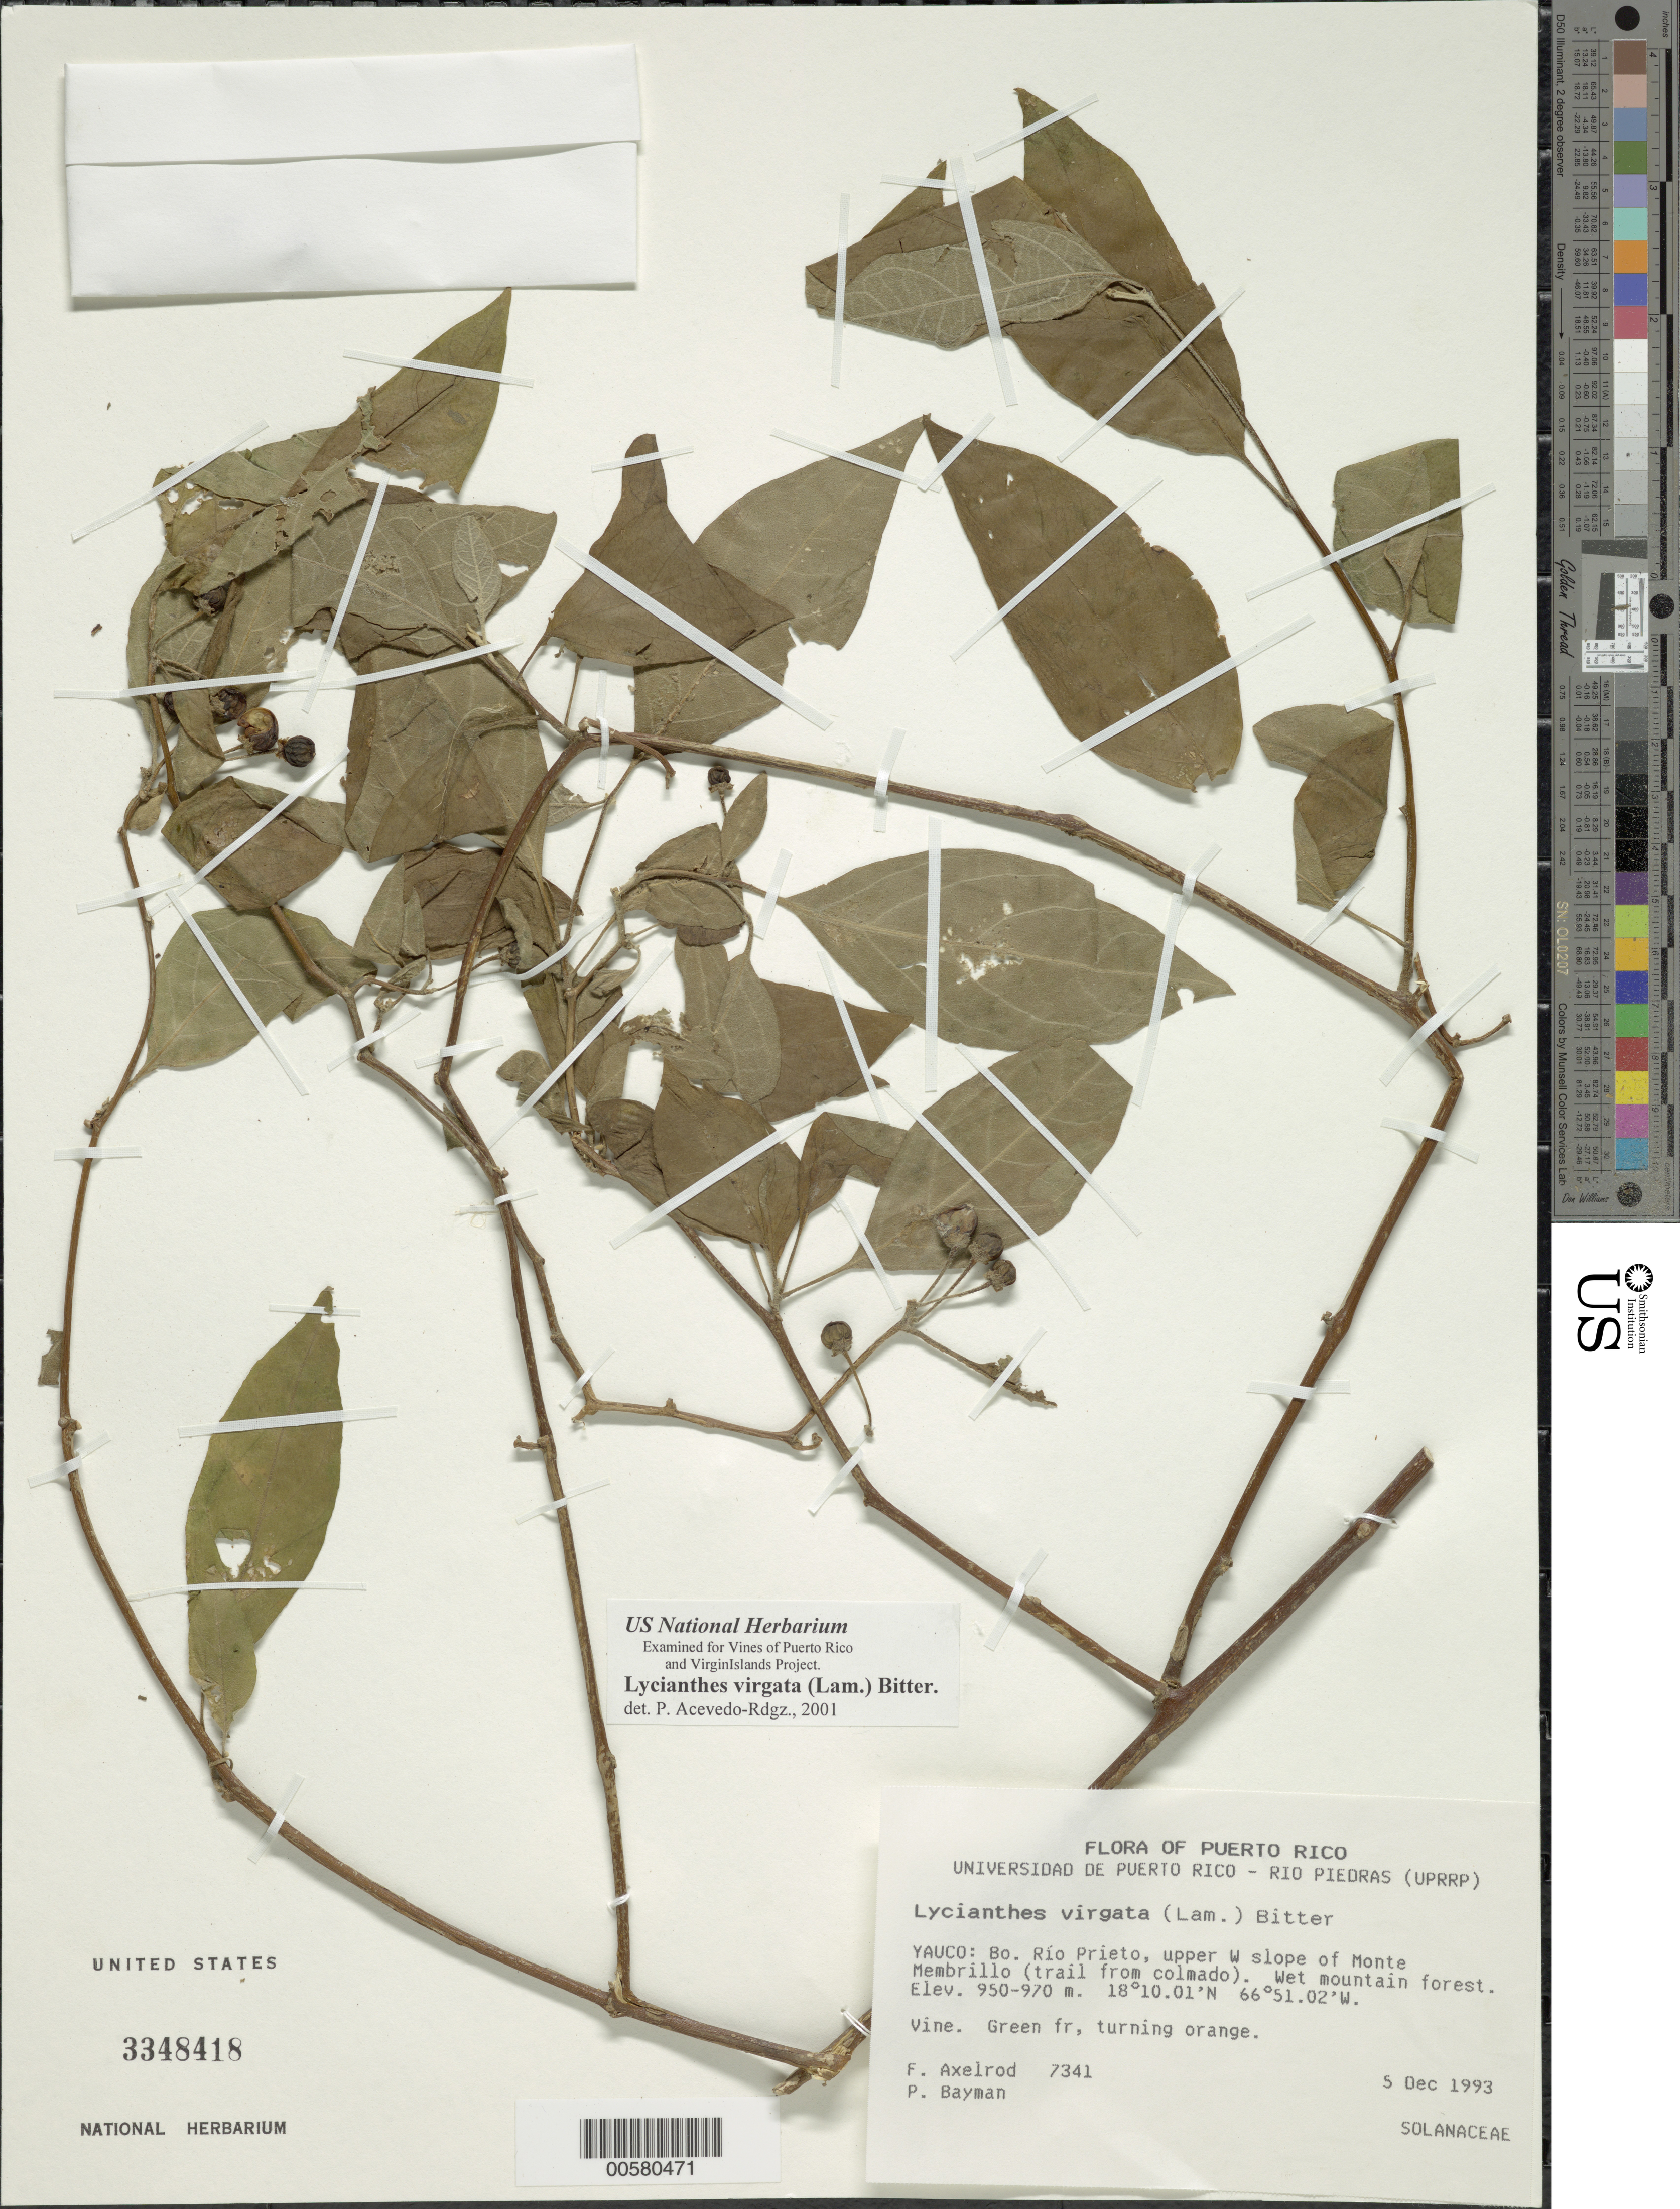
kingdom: Plantae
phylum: Tracheophyta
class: Magnoliopsida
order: Solanales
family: Solanaceae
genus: Lycianthes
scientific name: Lycianthes virgata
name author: (Lam.) Bitter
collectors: F. S. Axelrod & P. Bayman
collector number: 7341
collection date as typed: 05 Dec 1993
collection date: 1993-12-05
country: Puerto Rico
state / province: Yauco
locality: Yauco: Bo Río Prieto, upper W slope of Monte Membrillo (trail from Colmado).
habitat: Wet mountain forest.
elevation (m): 950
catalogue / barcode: US 3348418